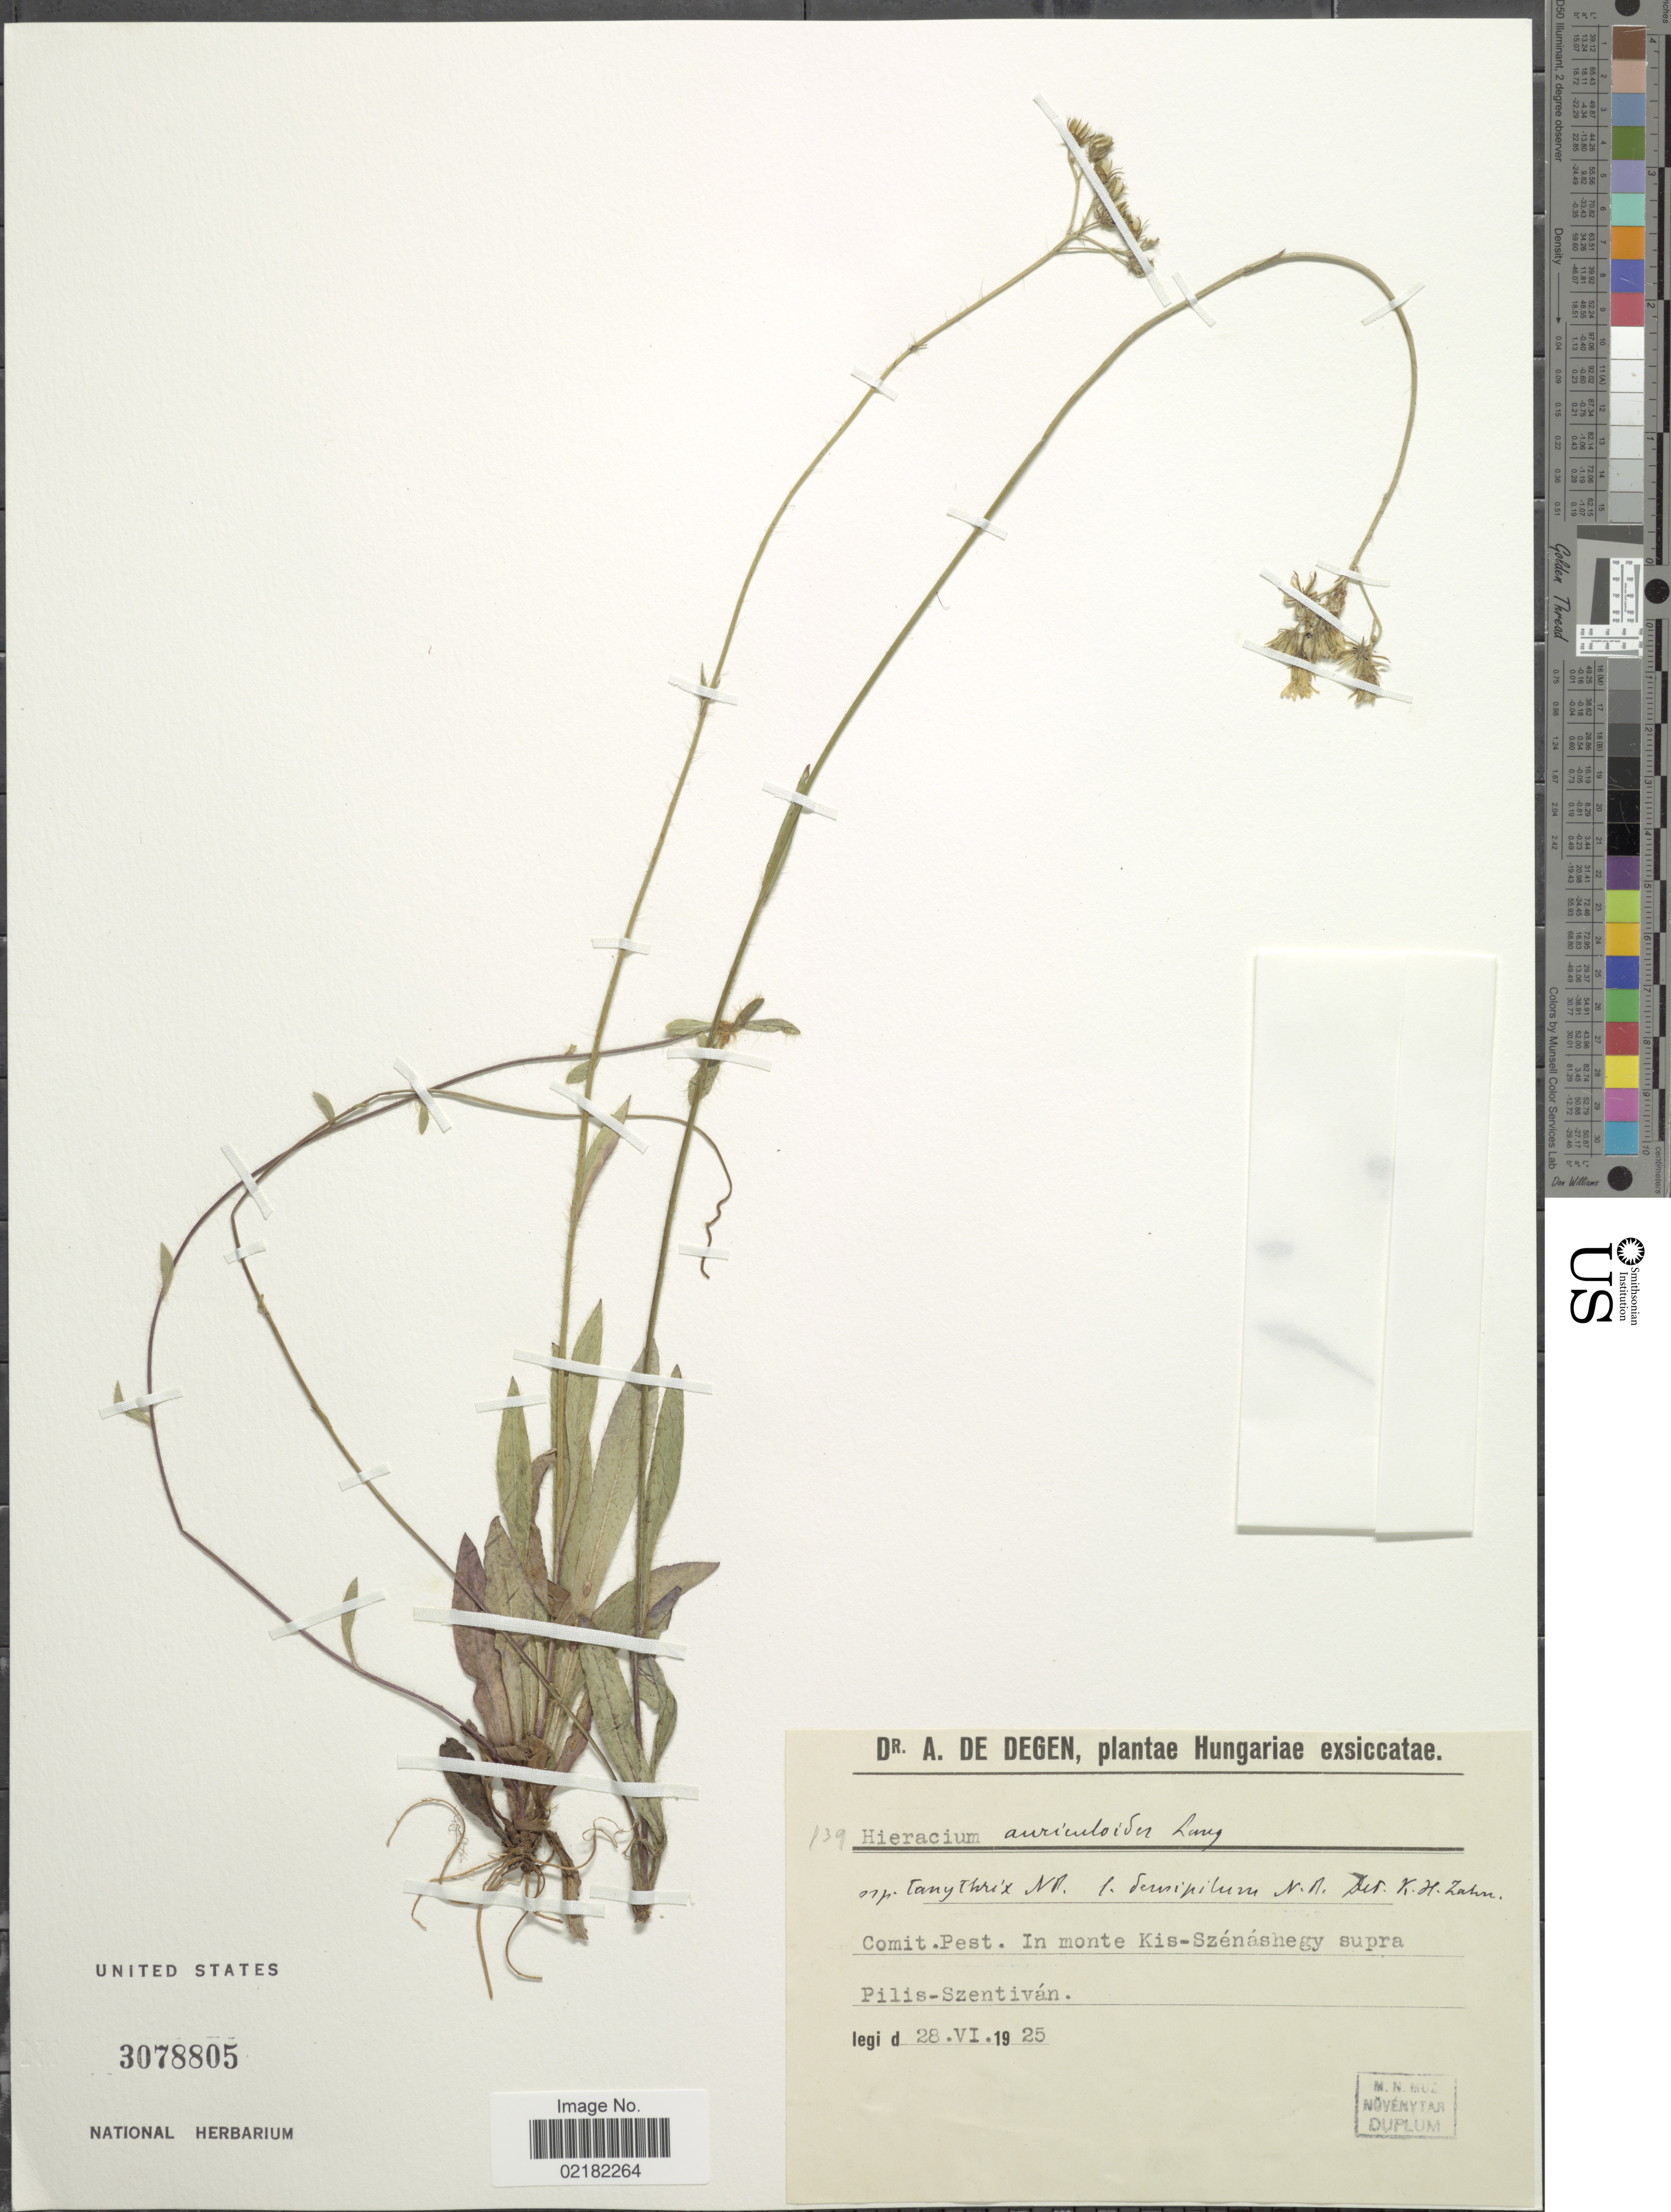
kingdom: Plantae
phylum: Tracheophyta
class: Magnoliopsida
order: Asterales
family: Asteraceae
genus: Pilosella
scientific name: Pilosella auriculoides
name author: (Láng) Arvet-Touvet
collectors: A. von Degen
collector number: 139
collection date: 1925-06-28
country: Hungary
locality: Hungariae, Comit Pest, in monte Kis-Szenashegy supra Pilis-Szentivan.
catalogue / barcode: US 3078805